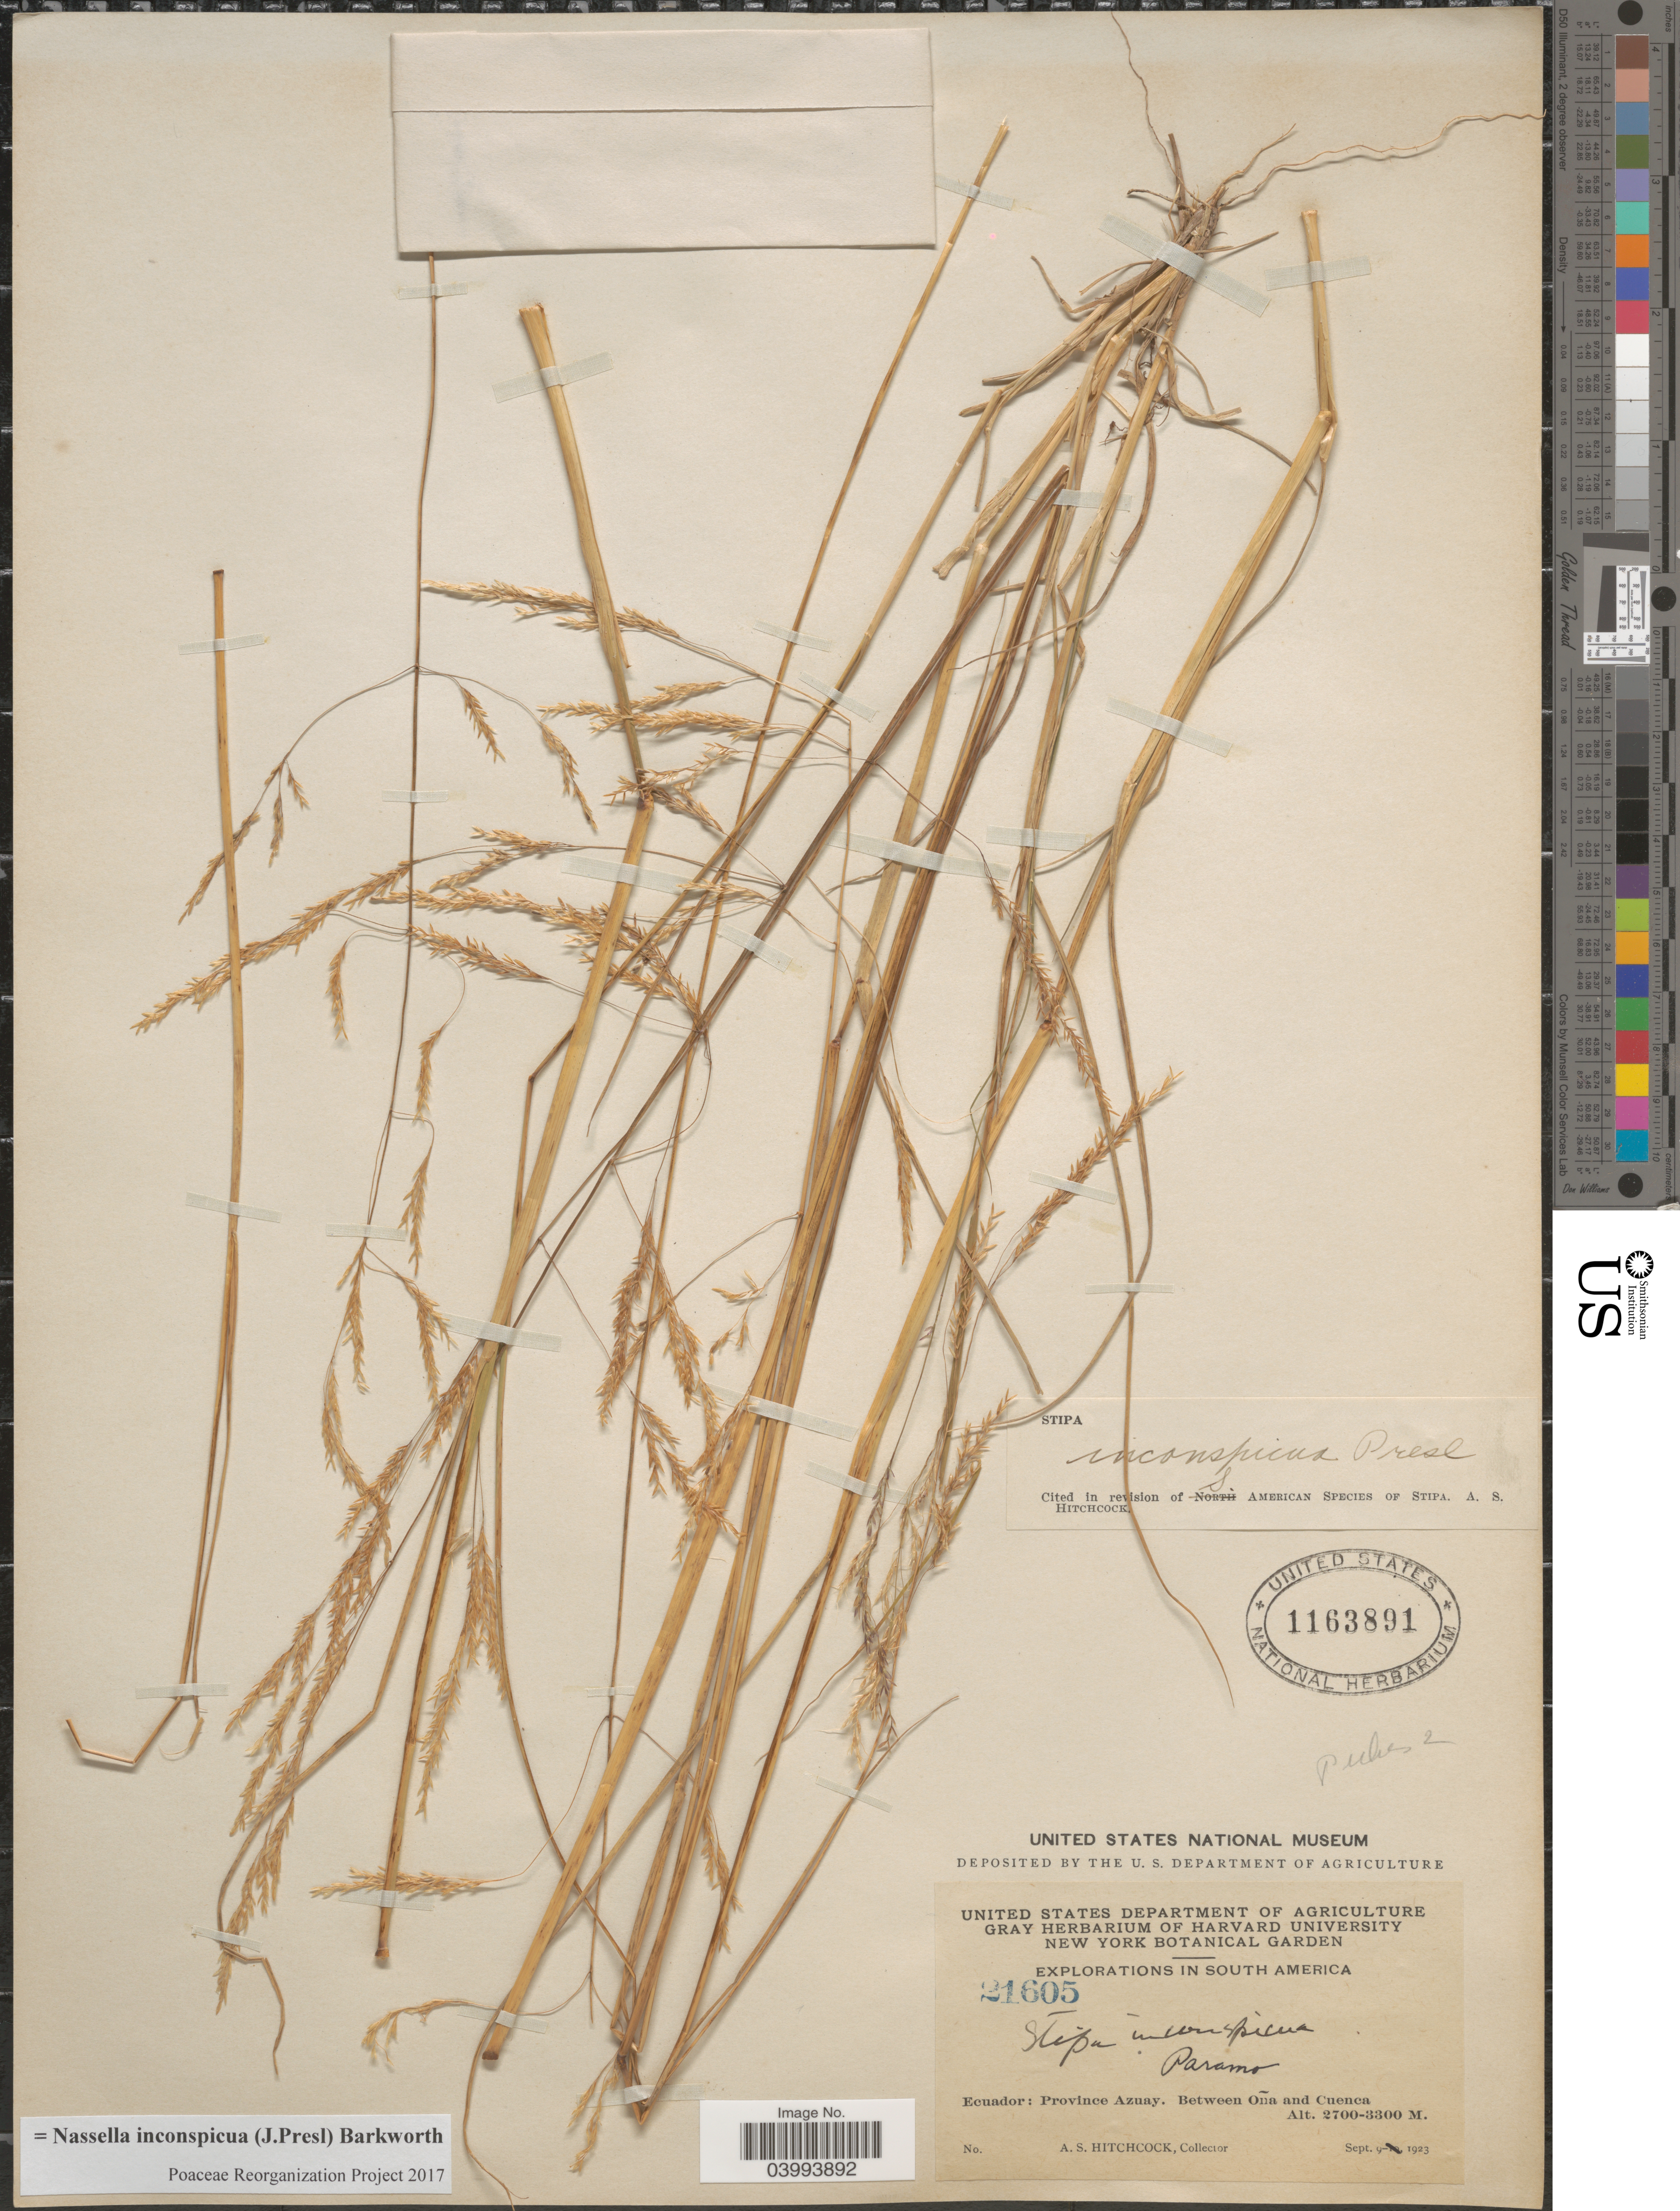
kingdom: Plantae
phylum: Tracheophyta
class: Liliopsida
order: Poales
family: Poaceae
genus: Nassella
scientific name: Nassella inconspicua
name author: (J. Presl) Barkworth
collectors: A. S. Hitchcock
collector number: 21605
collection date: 1923-09-09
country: Ecuador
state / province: Azuay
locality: Between Oña and Cuenca. Paramo.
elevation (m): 2700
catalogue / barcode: US 1163891